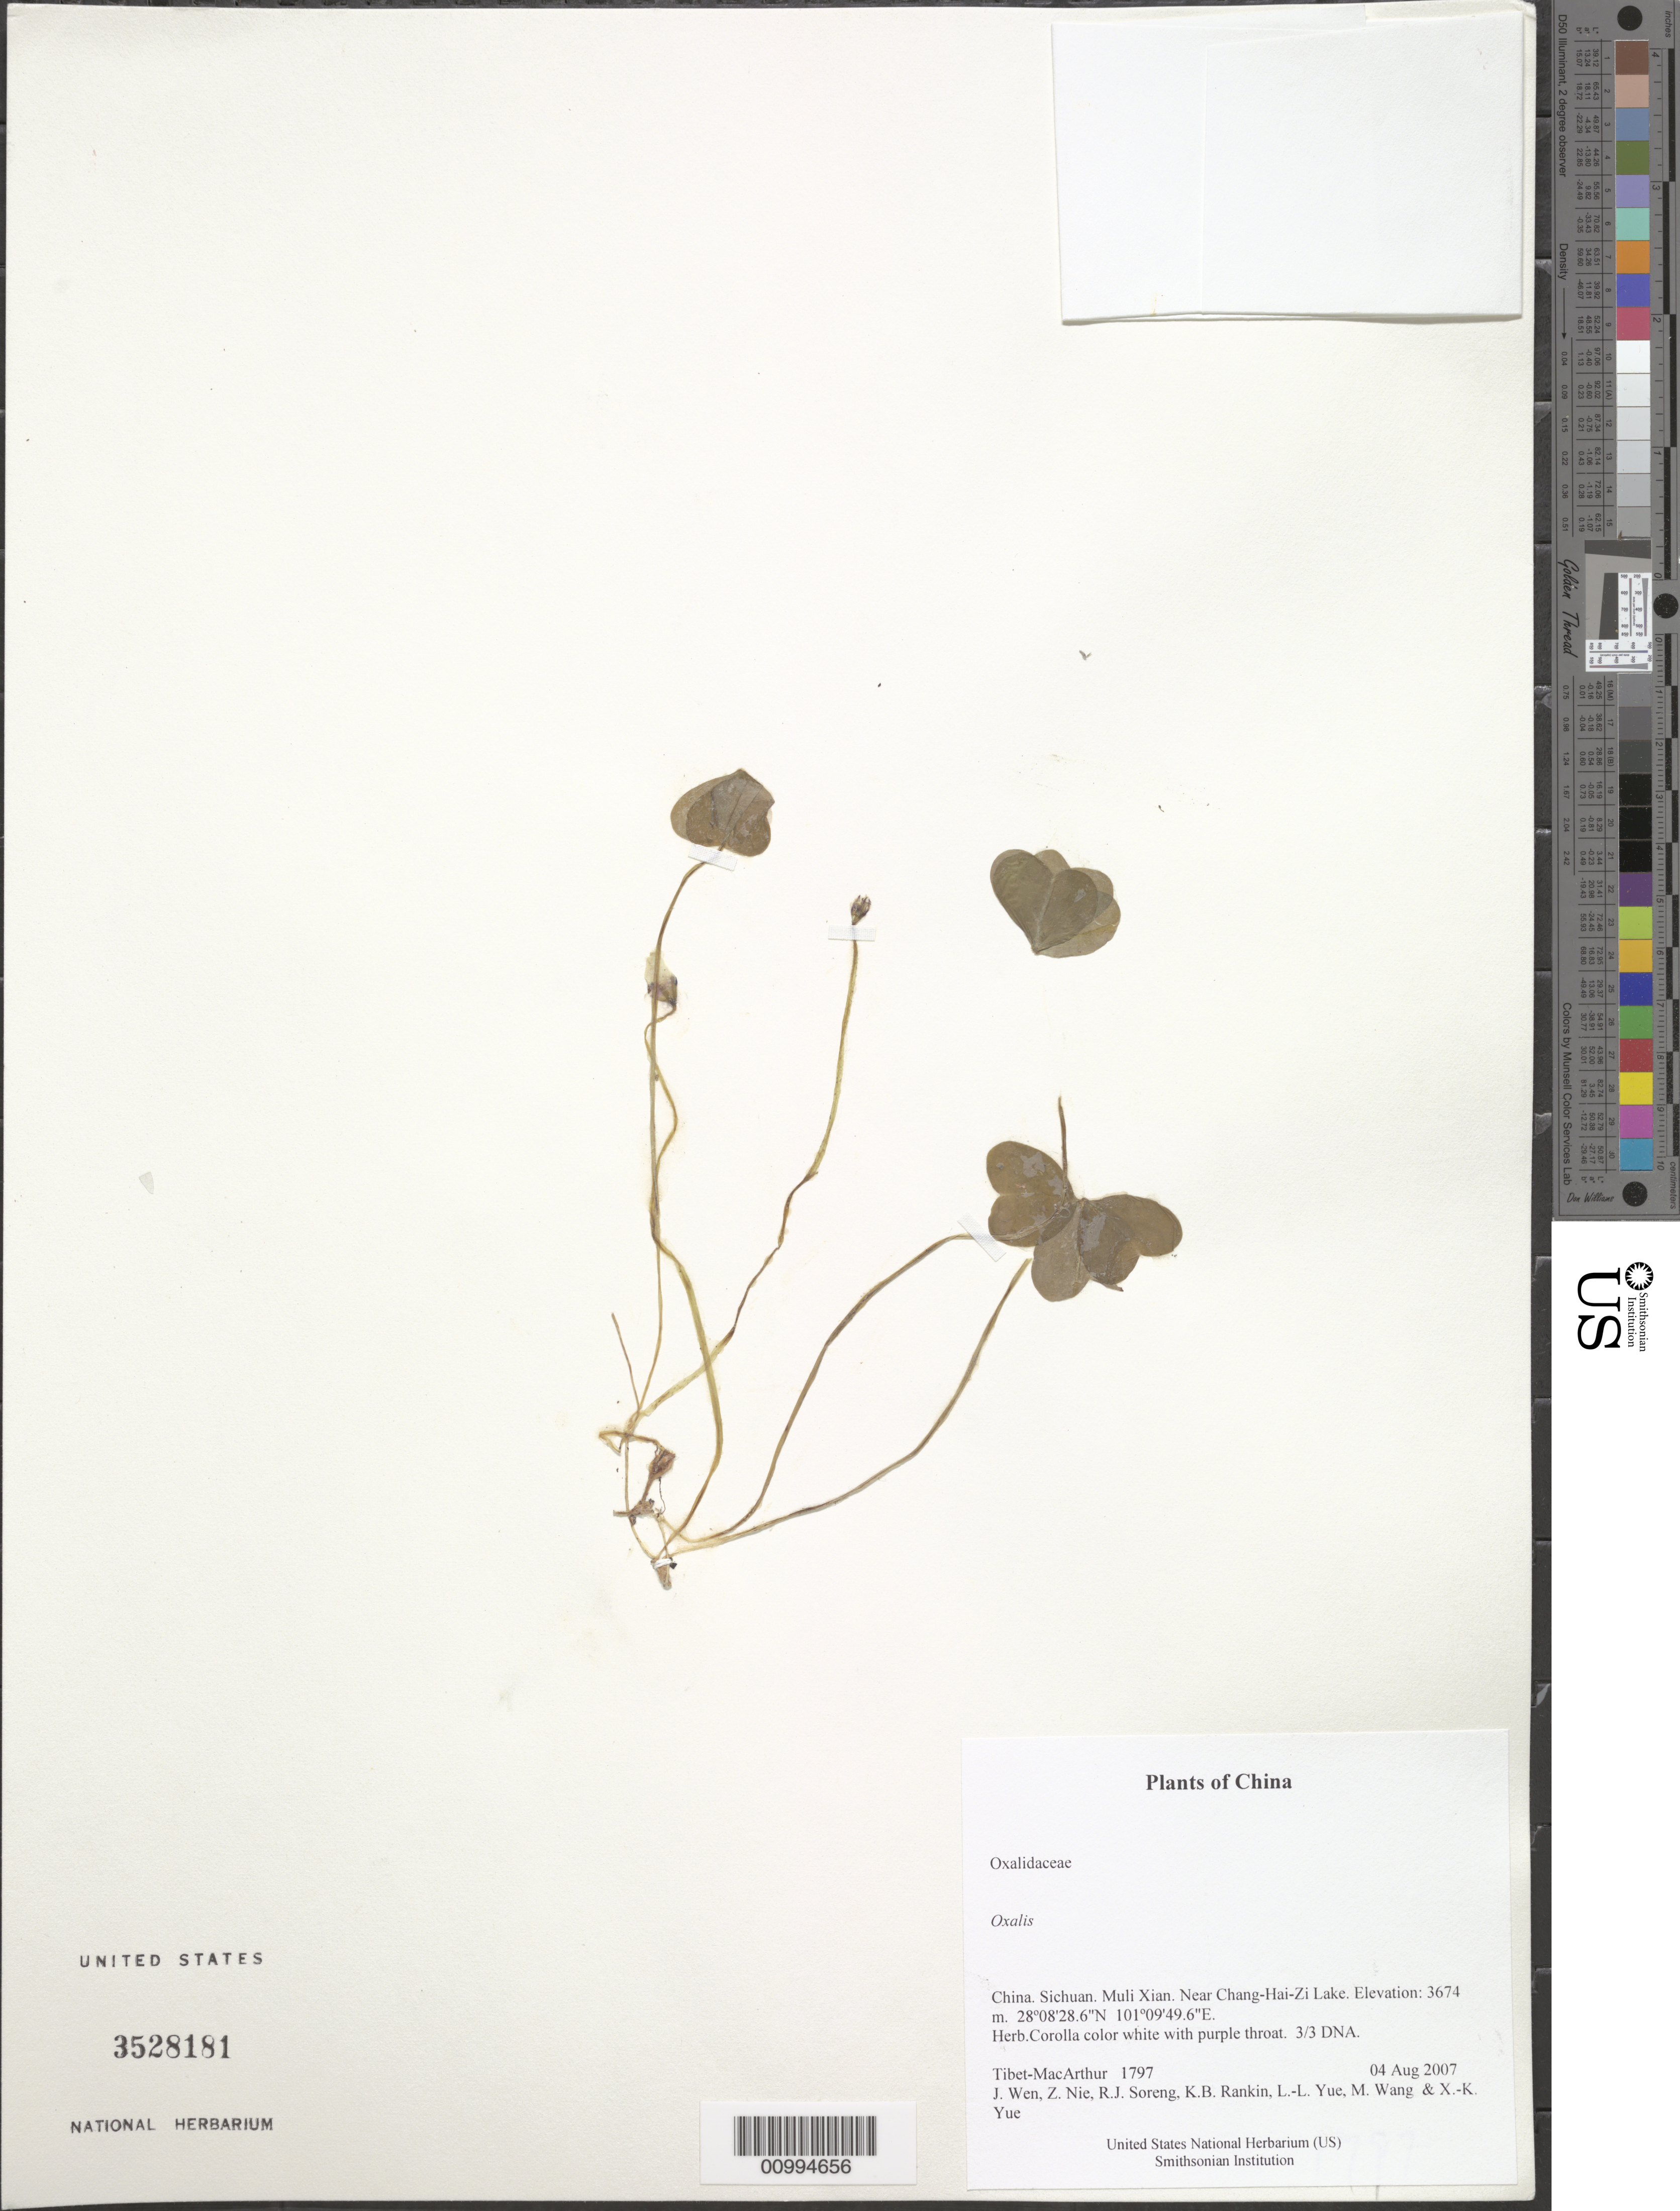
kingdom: Plantae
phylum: Tracheophyta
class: Magnoliopsida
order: Oxalidales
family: Oxalidaceae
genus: Oxalis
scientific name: Oxalis sp.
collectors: Tibet-MacArthur, J. Wen, Z. Nie, R. J. Soreng, K. Rankin, L. Yue, M. Wang & X. Yue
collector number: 1797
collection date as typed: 04 Aug 2007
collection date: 2007-08-04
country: China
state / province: Sichuan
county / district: Muli Xian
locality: Near Chang-Hai-Zi Lake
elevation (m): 3674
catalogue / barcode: US 3528181